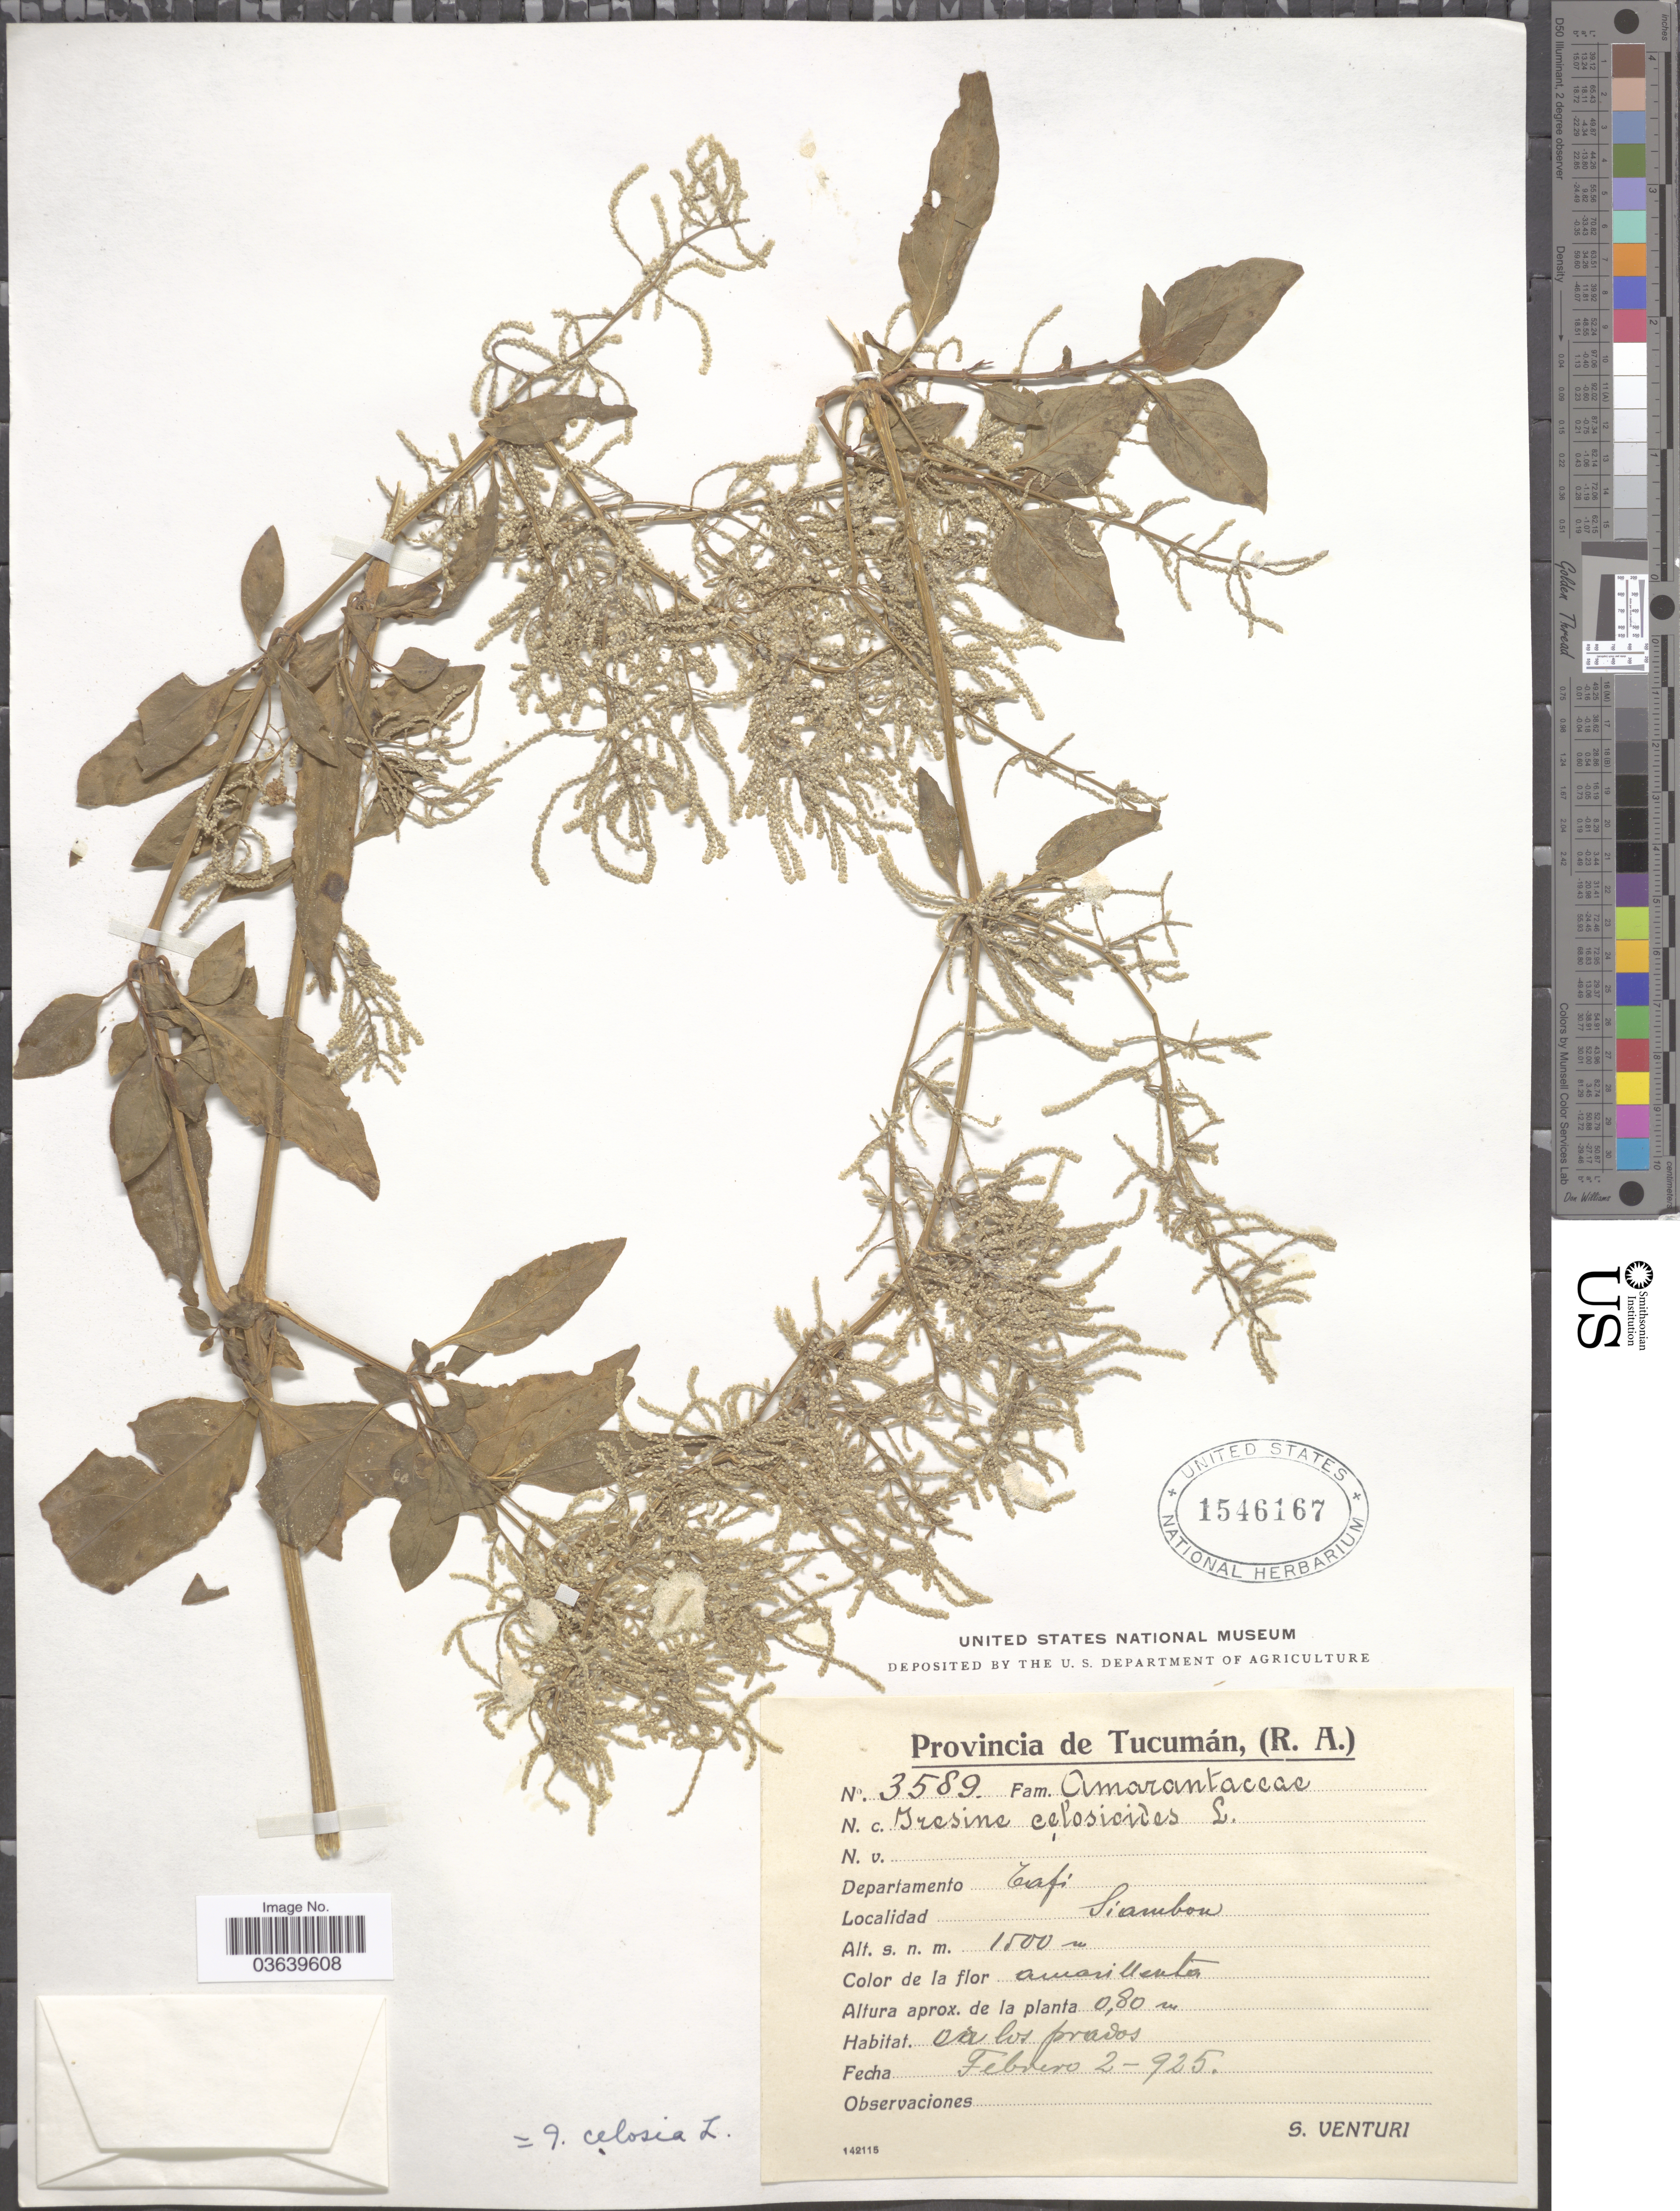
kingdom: Plantae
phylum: Tracheophyta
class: Magnoliopsida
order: Caryophyllales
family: Amaranthaceae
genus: Iresine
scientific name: Iresine diffusa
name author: Humb. & Bonpl. ex Willd.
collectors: S. Venturi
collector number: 3589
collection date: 1925-02-02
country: Argentina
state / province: Tucuman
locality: Departamento Tafi, Siambon.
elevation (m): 1500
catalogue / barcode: US 1546167